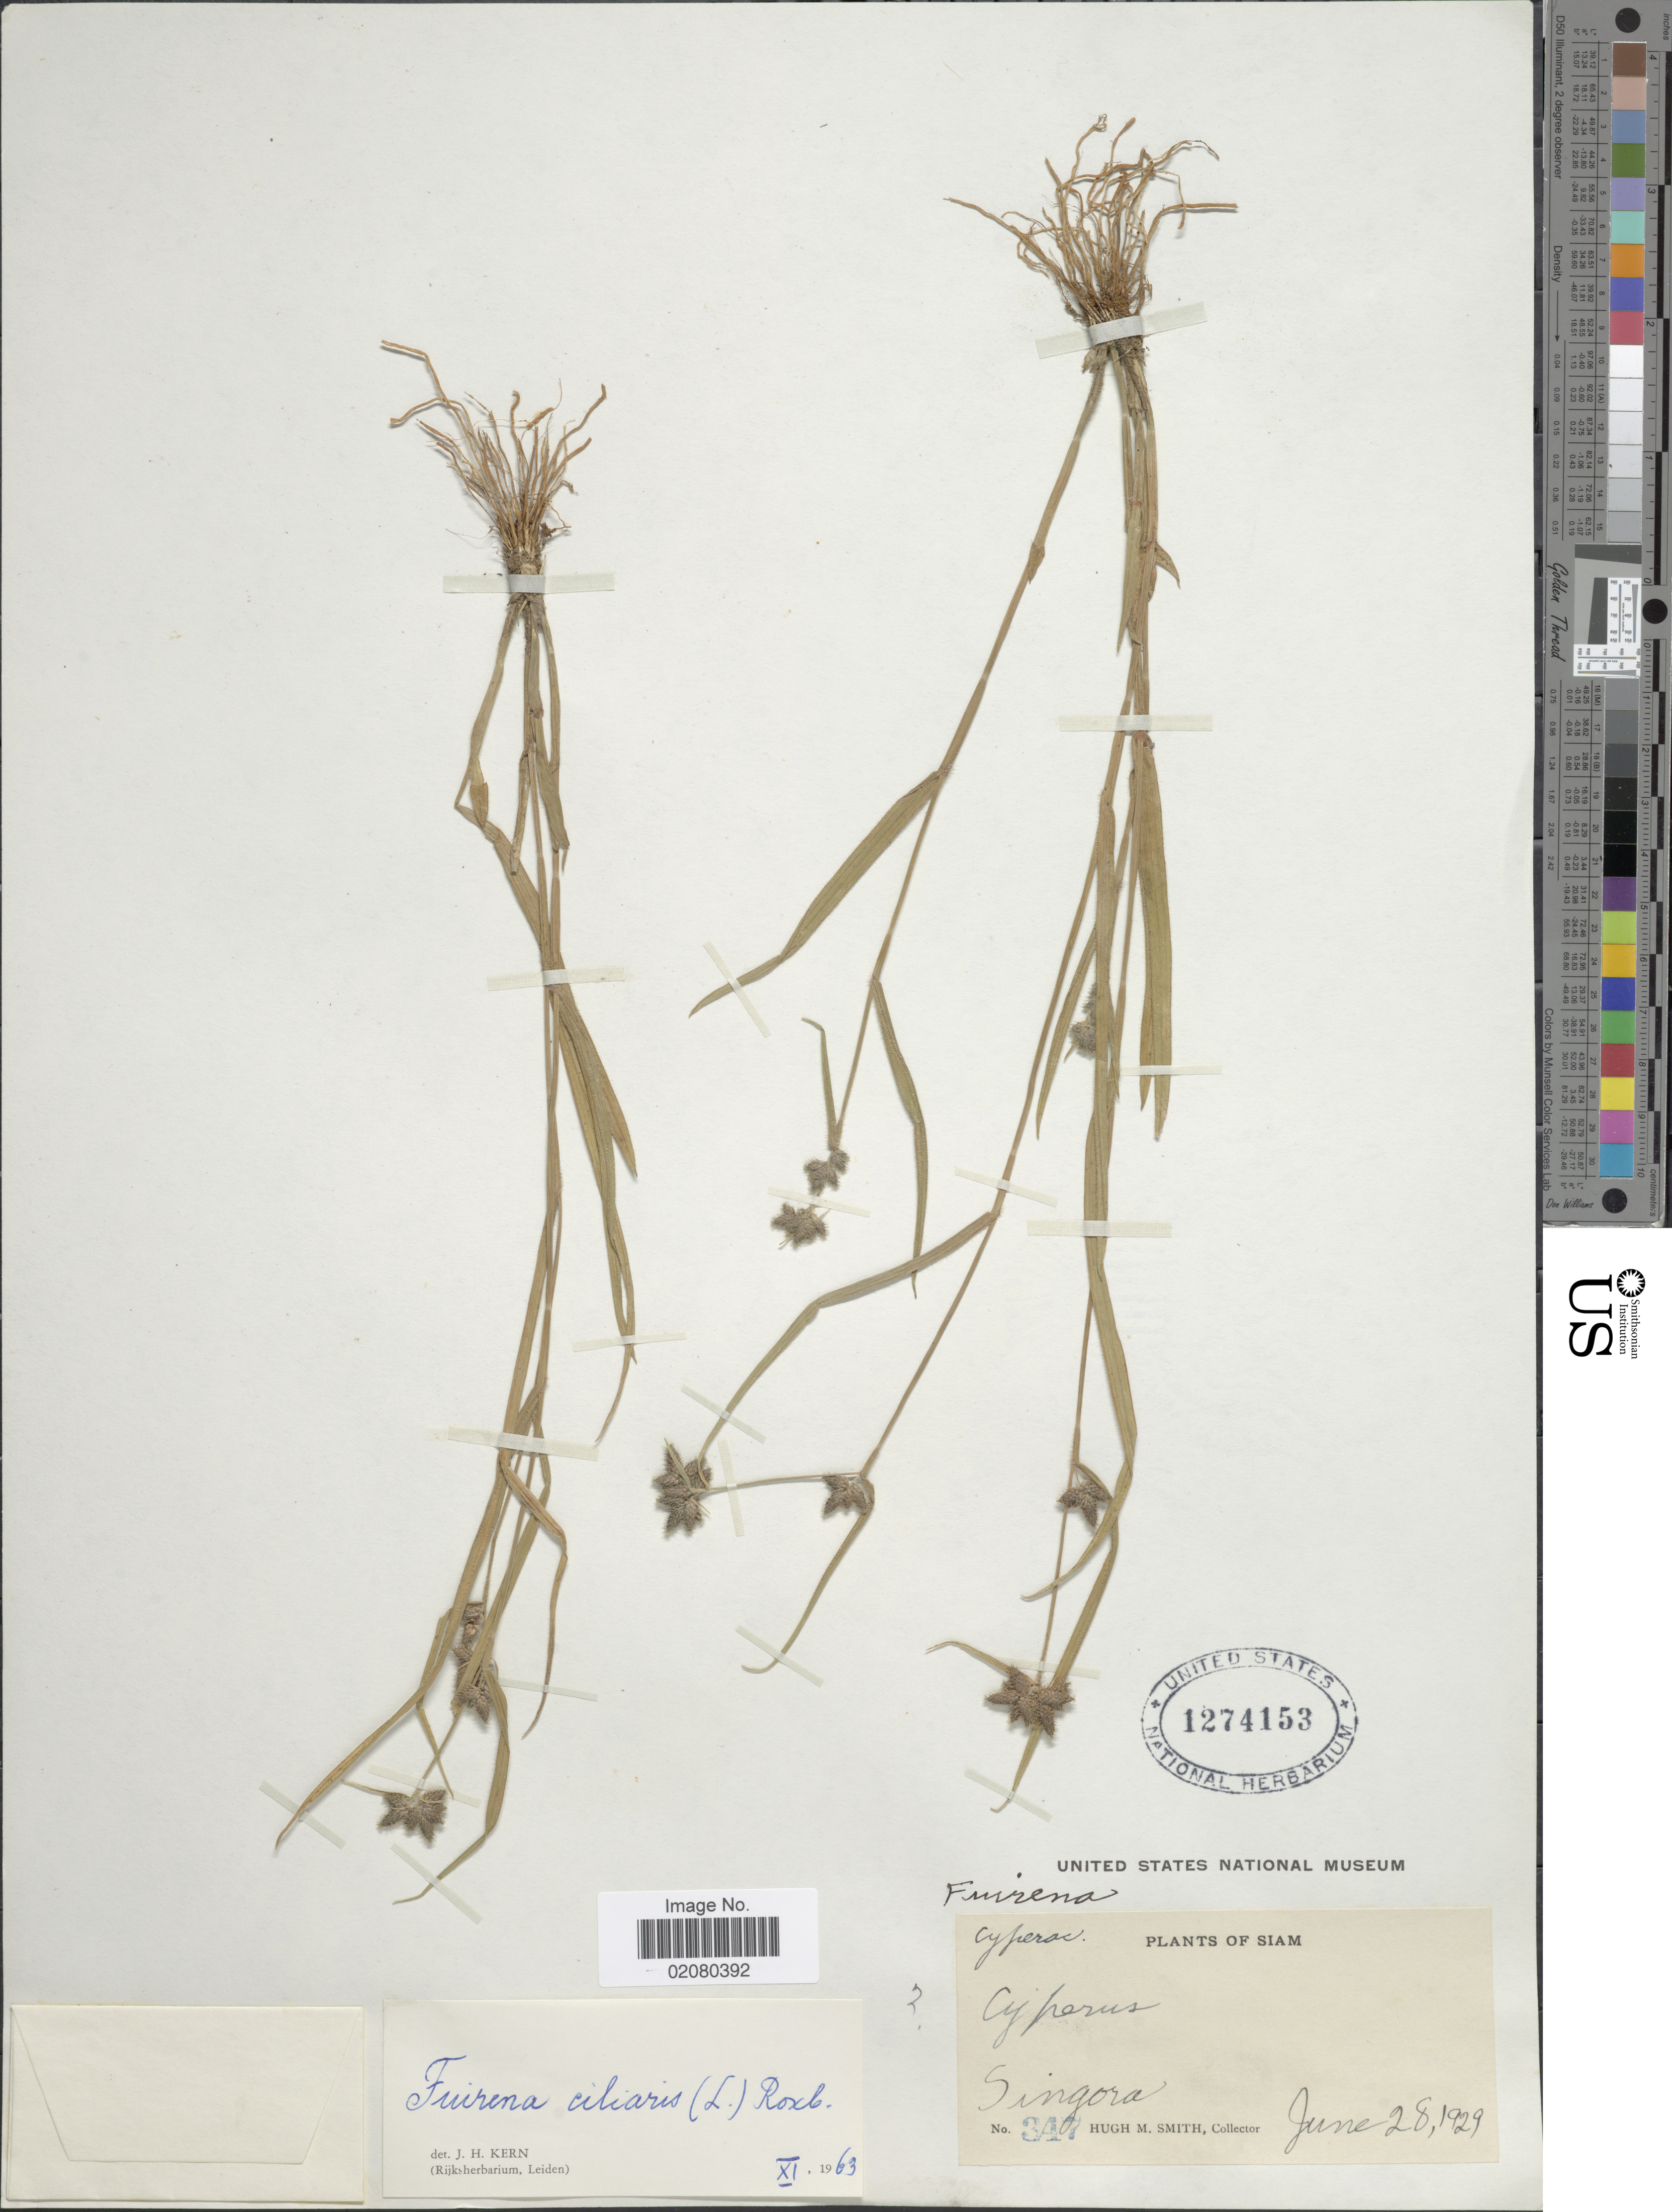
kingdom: Plantae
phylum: Tracheophyta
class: Liliopsida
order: Poales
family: Cyperaceae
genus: Fuirena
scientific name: Fuirena ciliaris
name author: (L.) Roxb.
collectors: H. M. Smith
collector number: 347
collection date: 1929-06-28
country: Thailand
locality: Siam, Singora.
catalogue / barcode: US 1274153